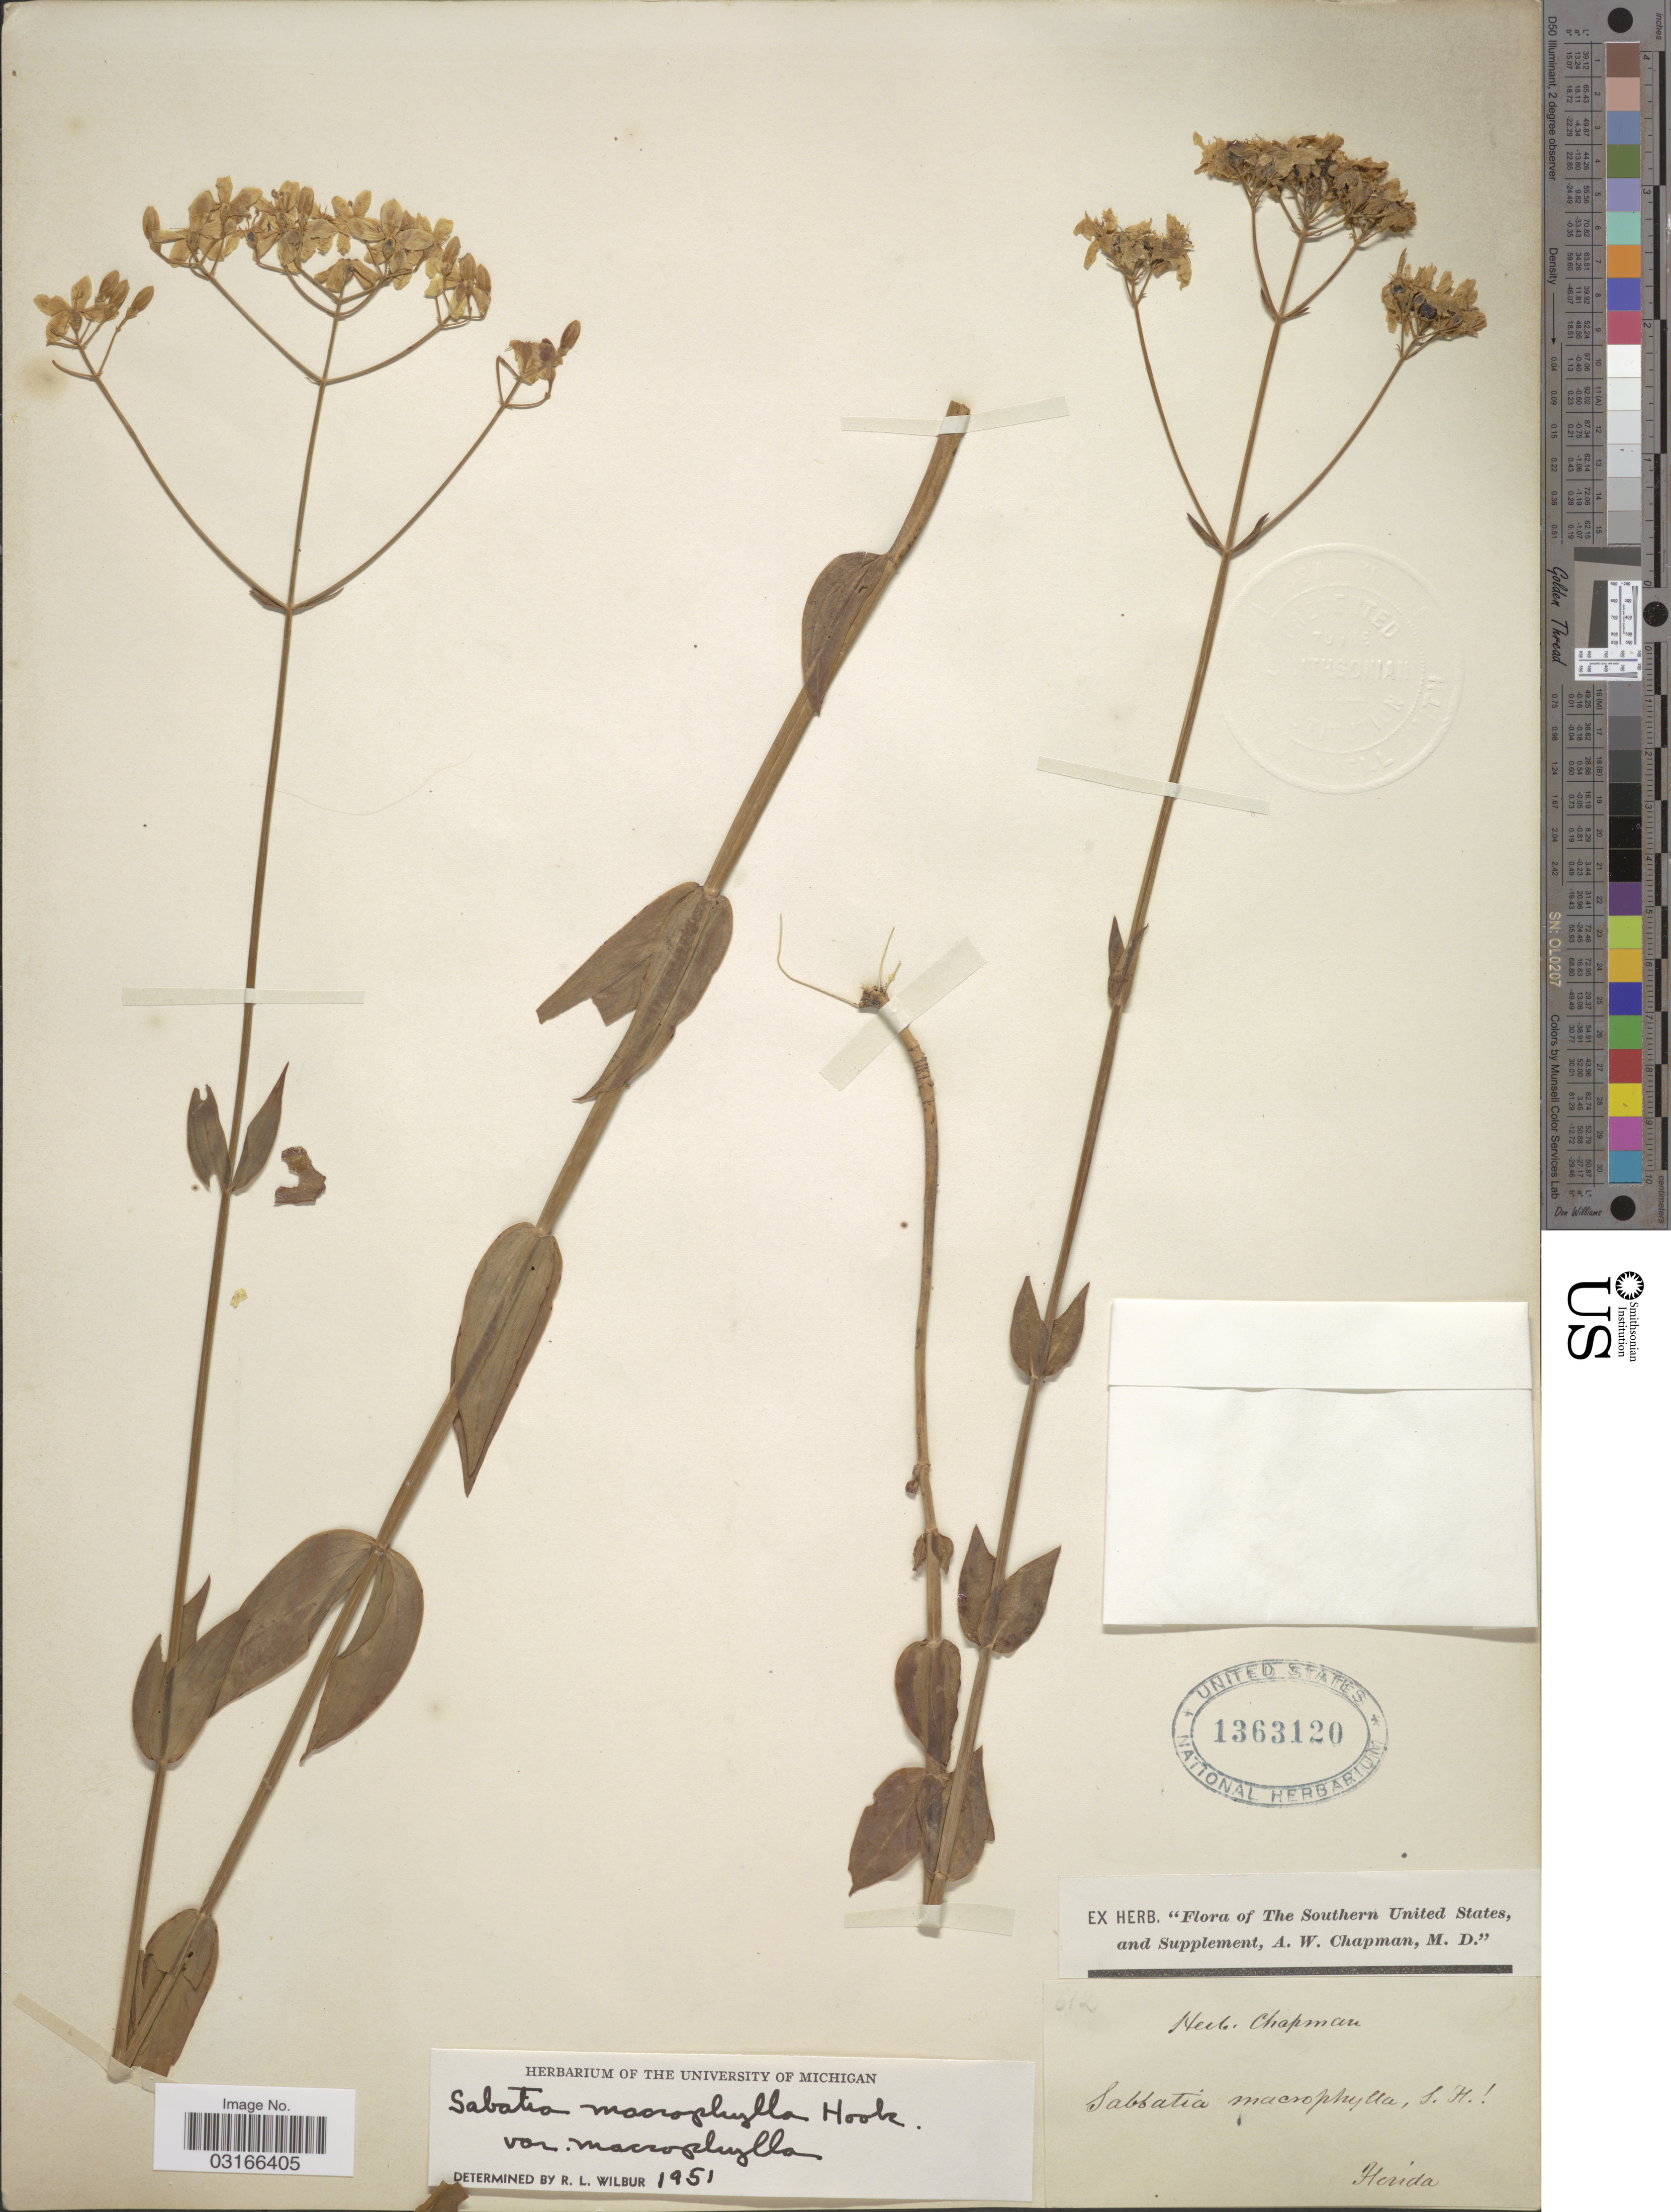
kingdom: Plantae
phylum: Tracheophyta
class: Magnoliopsida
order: Gentianales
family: Gentianaceae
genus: Sabatia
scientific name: Sabatia campestris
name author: Nutt.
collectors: ex herb. A.W. Chapman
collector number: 612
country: United States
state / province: Florida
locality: Southern United States.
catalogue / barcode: US 1363120